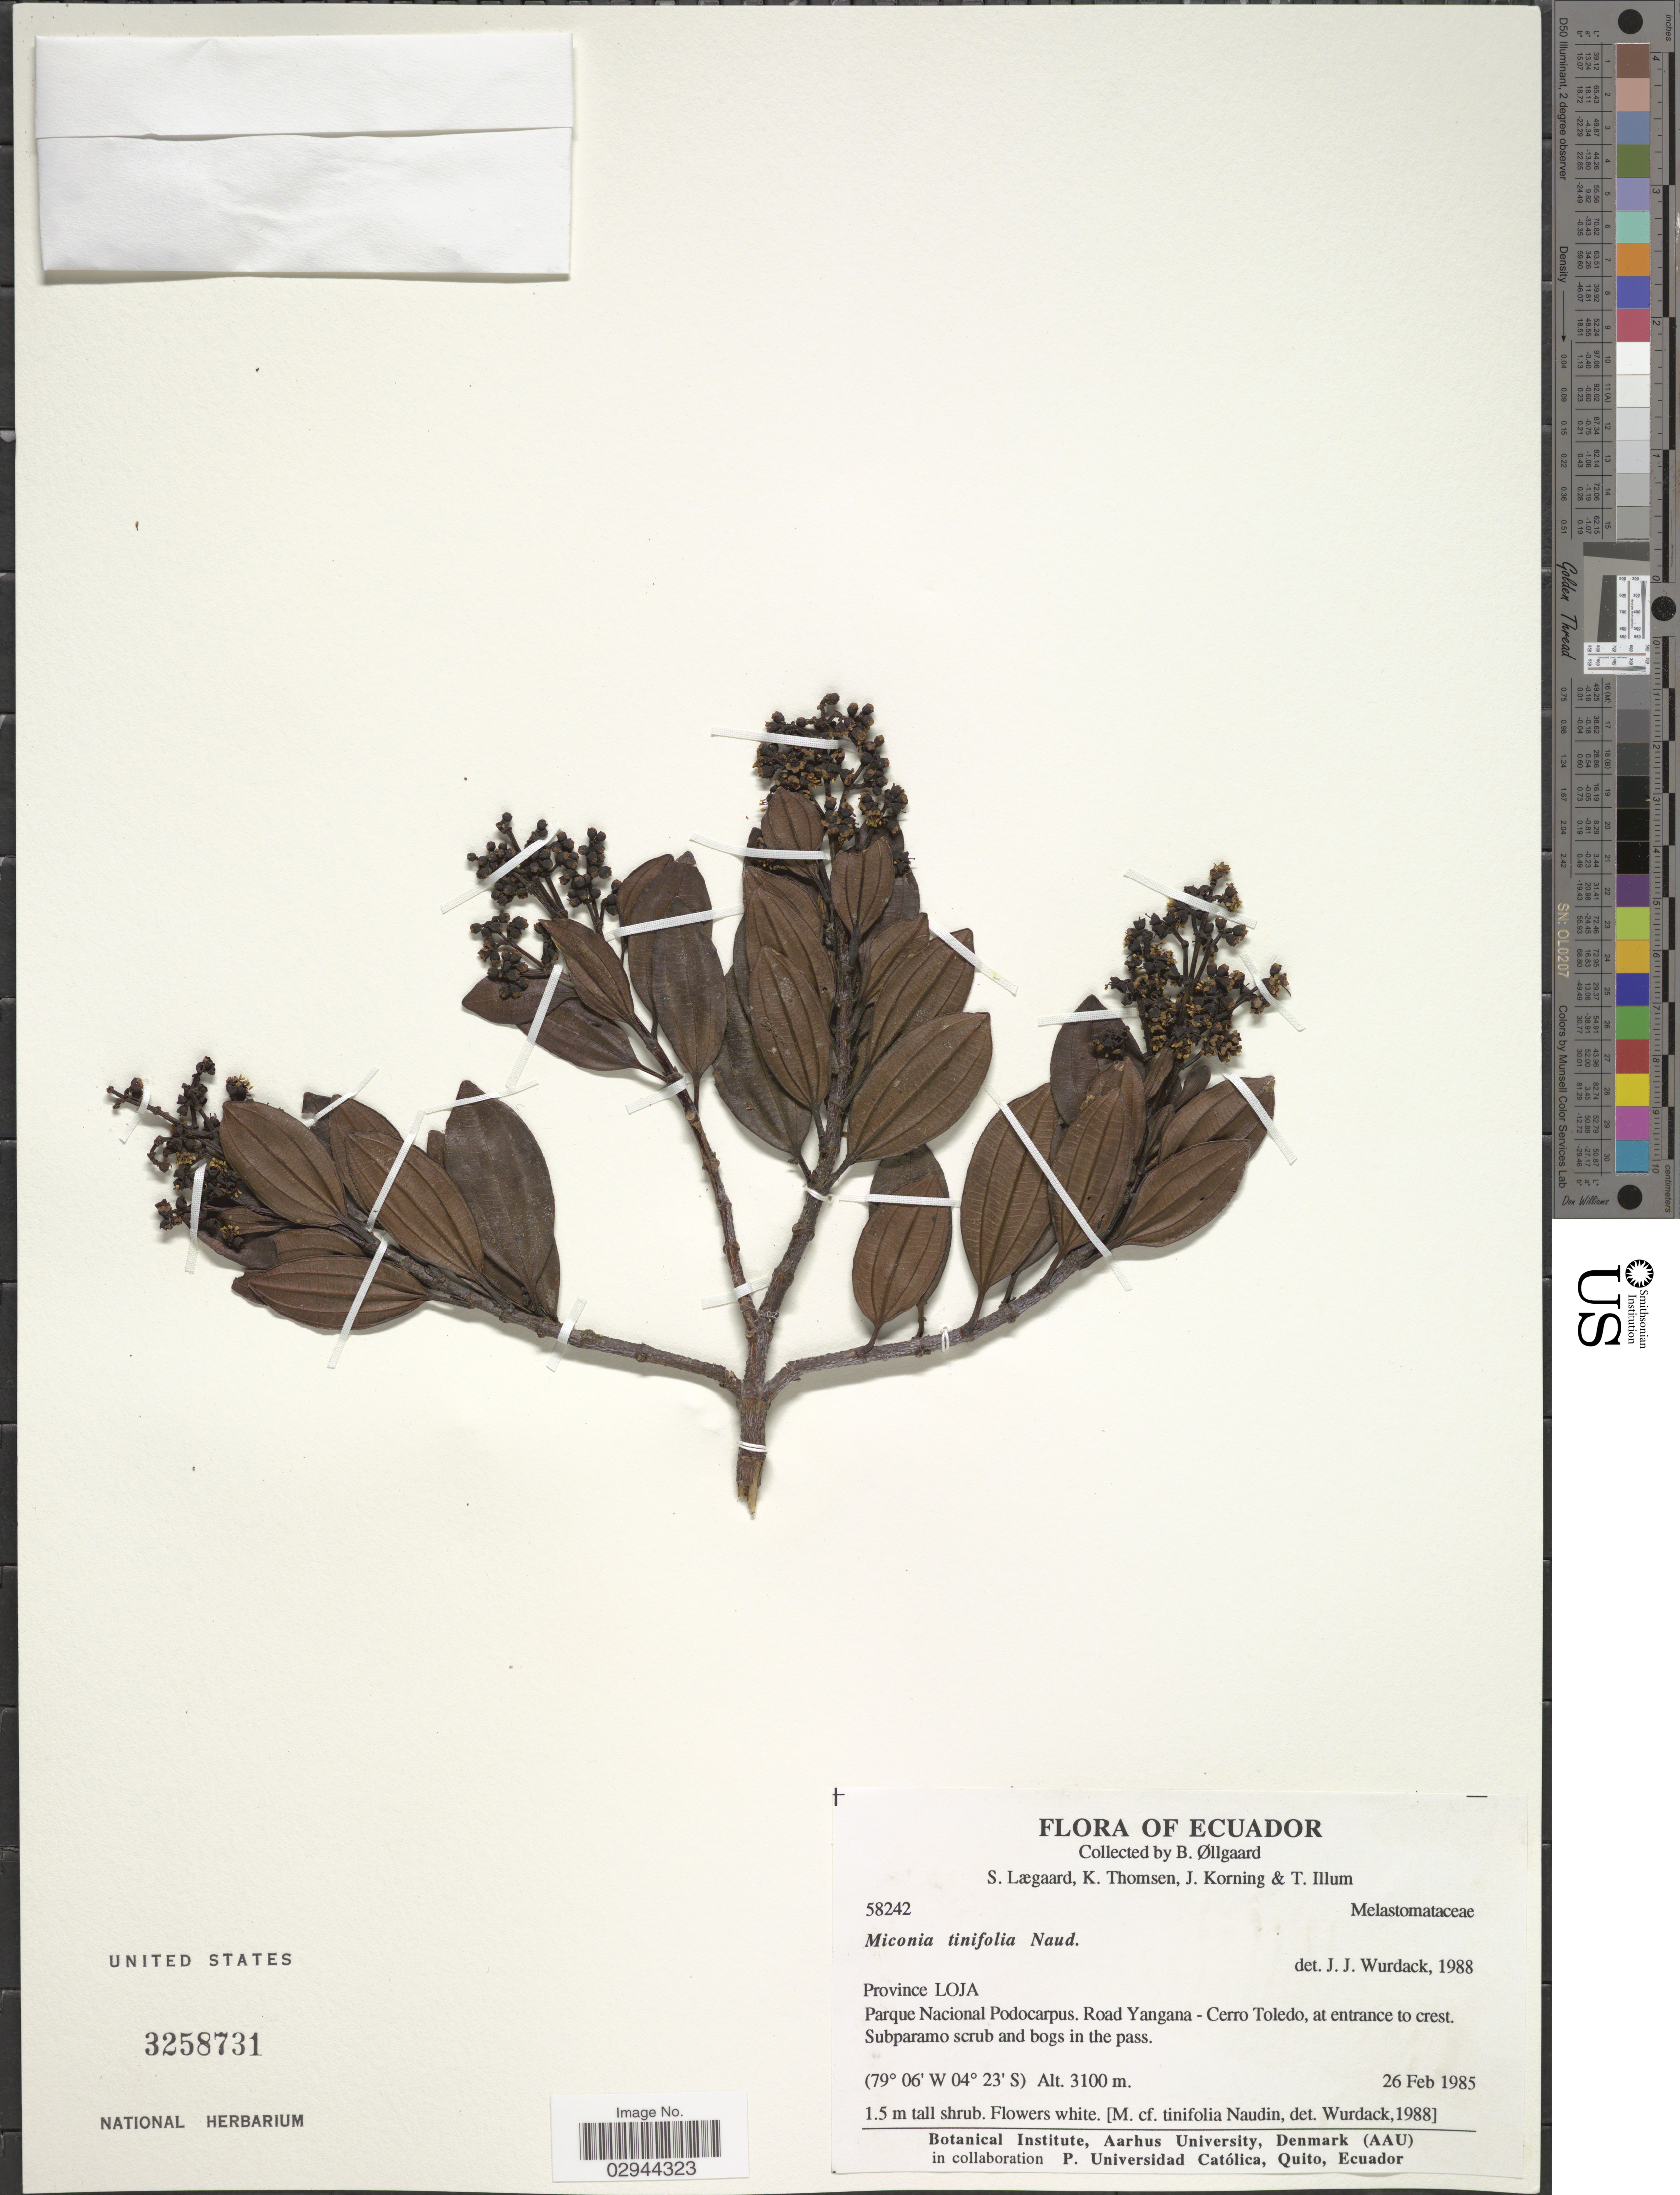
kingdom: Plantae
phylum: Tracheophyta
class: Magnoliopsida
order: Myrtales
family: Melastomataceae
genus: Miconia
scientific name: Miconia tinifolia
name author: Naudin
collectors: B. Øllgaard, S. Lægaard, K. Thomsen, J. Korning & T. Illum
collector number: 58242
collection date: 1985-02-26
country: Ecuador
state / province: Loja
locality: Parque Nacional Podocarpus. Road Yangana - Cerro Toledo, at entrance to crest.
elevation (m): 3100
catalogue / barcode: US 3258731